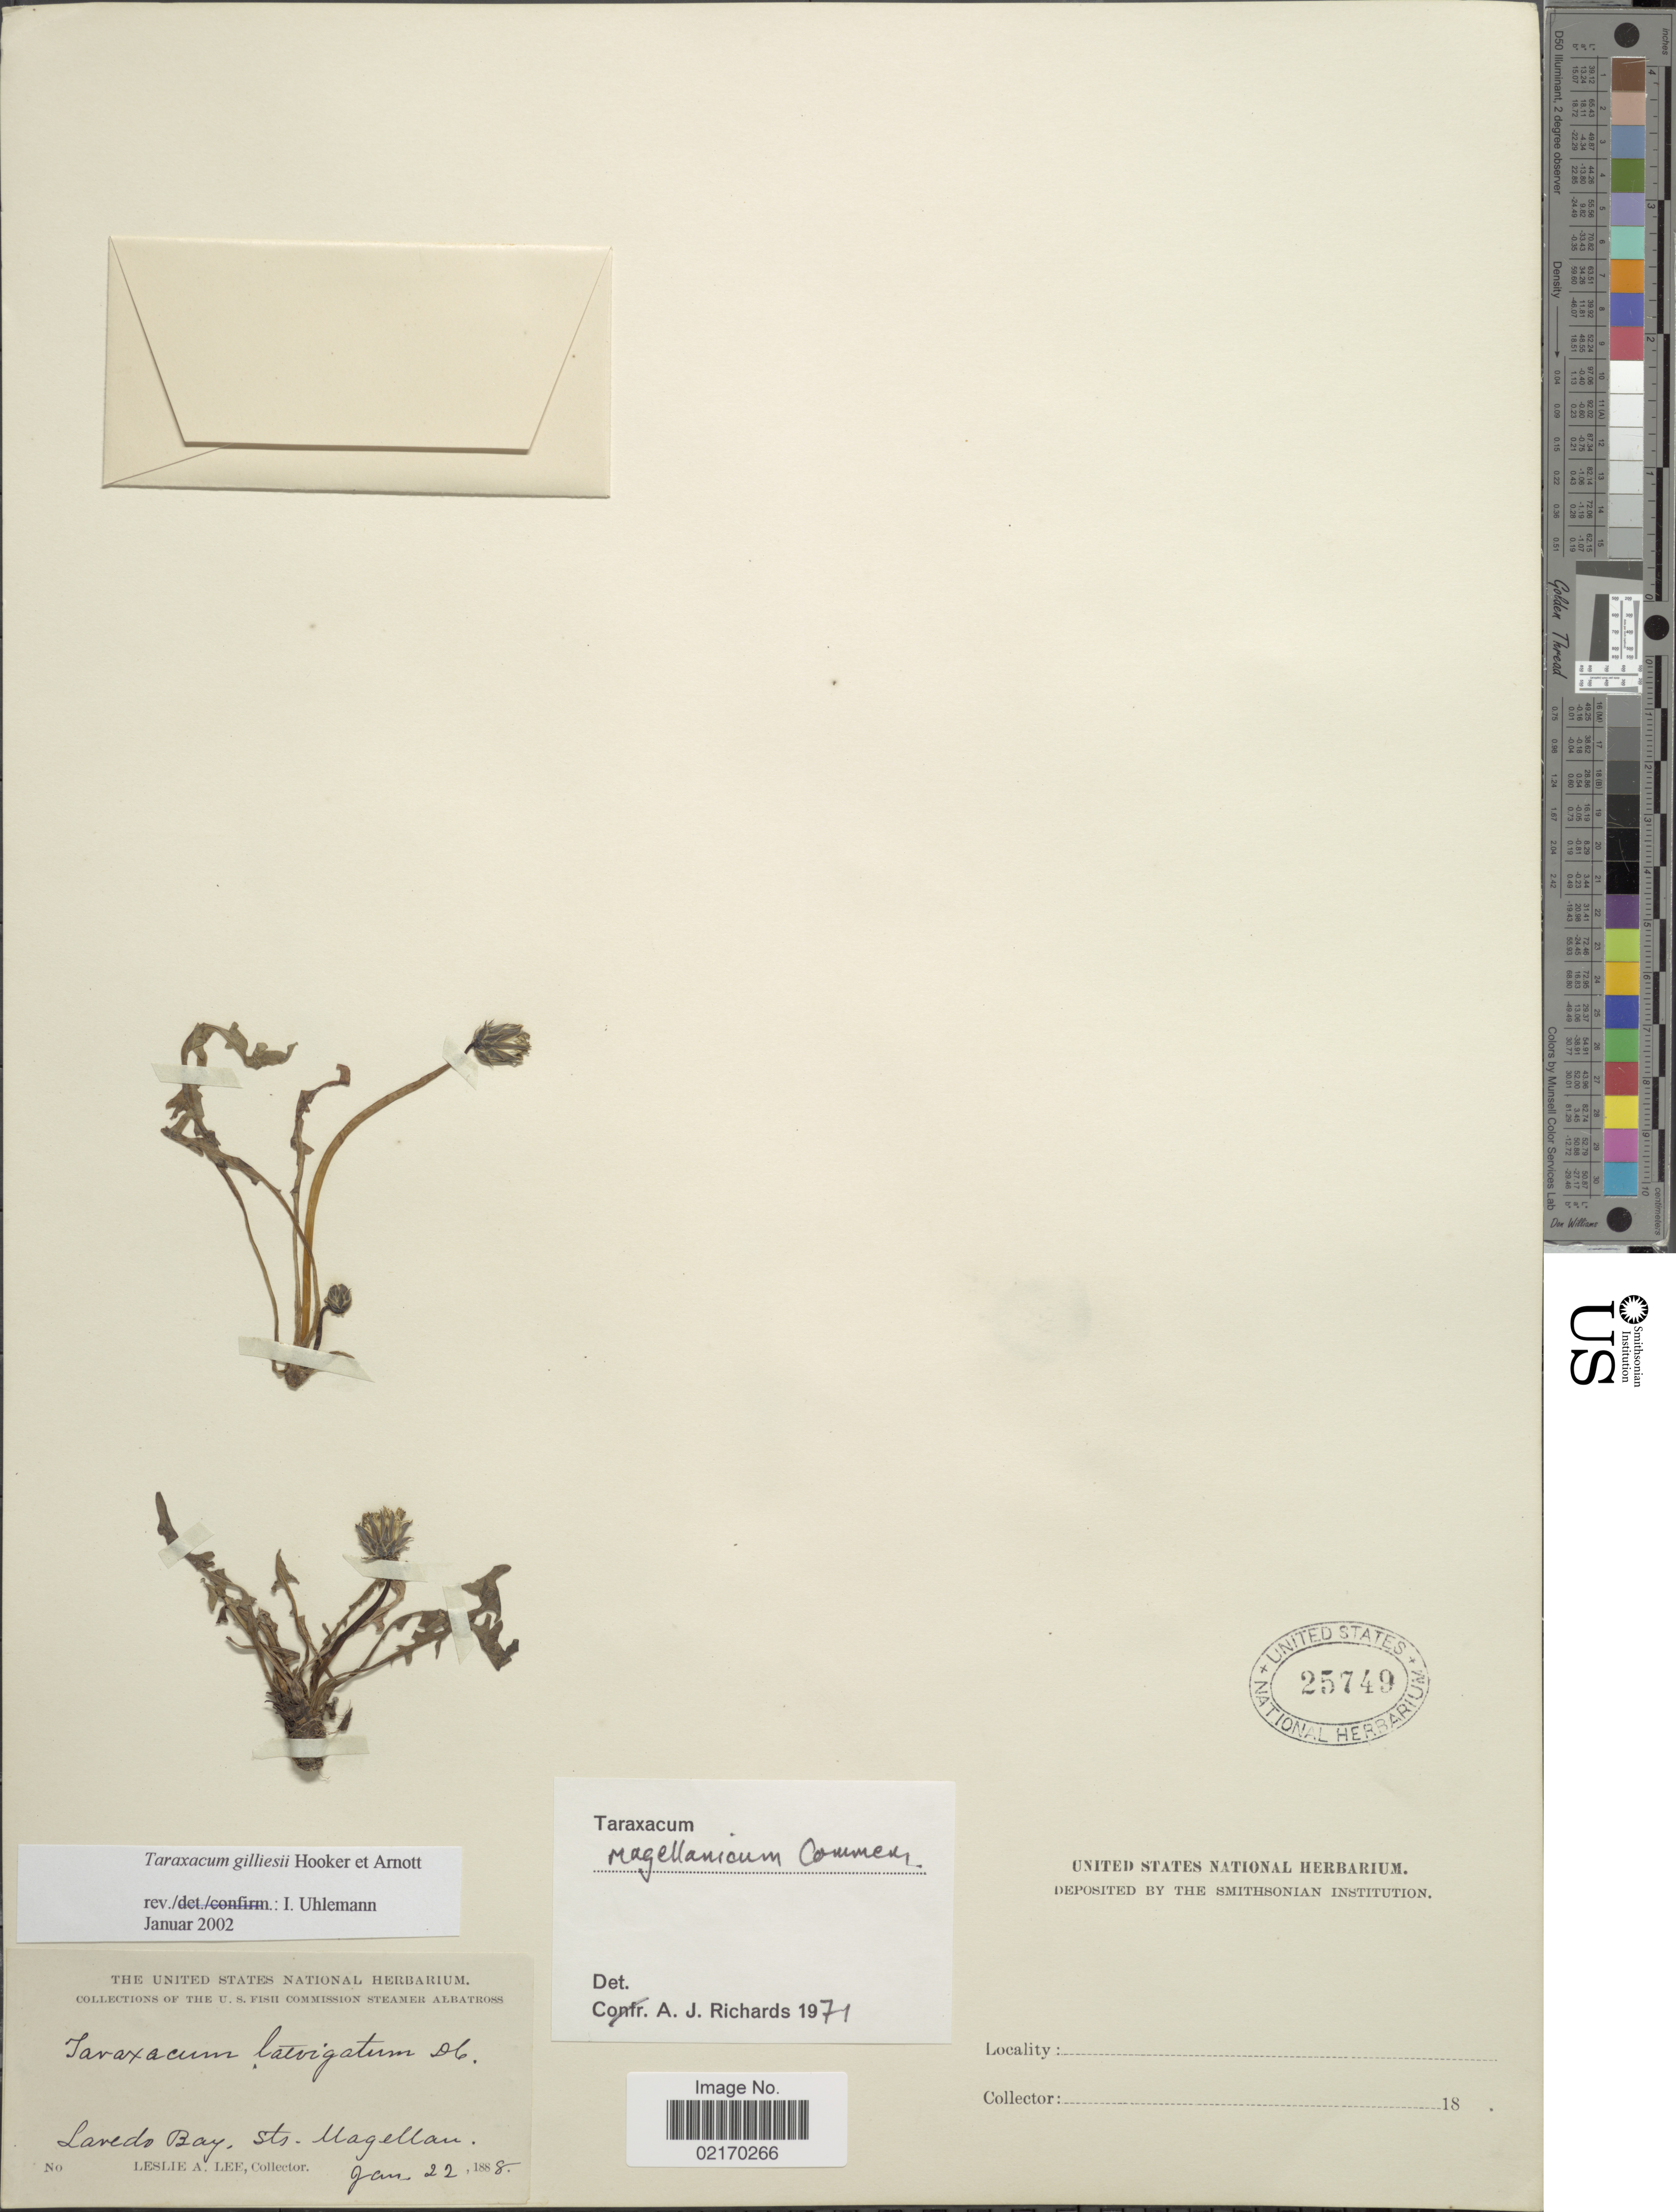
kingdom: Plantae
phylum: Tracheophyta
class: Magnoliopsida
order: Asterales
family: Asteraceae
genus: Taraxacum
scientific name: Taraxacum gilliesii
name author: Hook. & Arn.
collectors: L. Lee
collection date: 1888-01-22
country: Chile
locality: Laredo Bay, Sts. Magellan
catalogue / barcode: US 25749